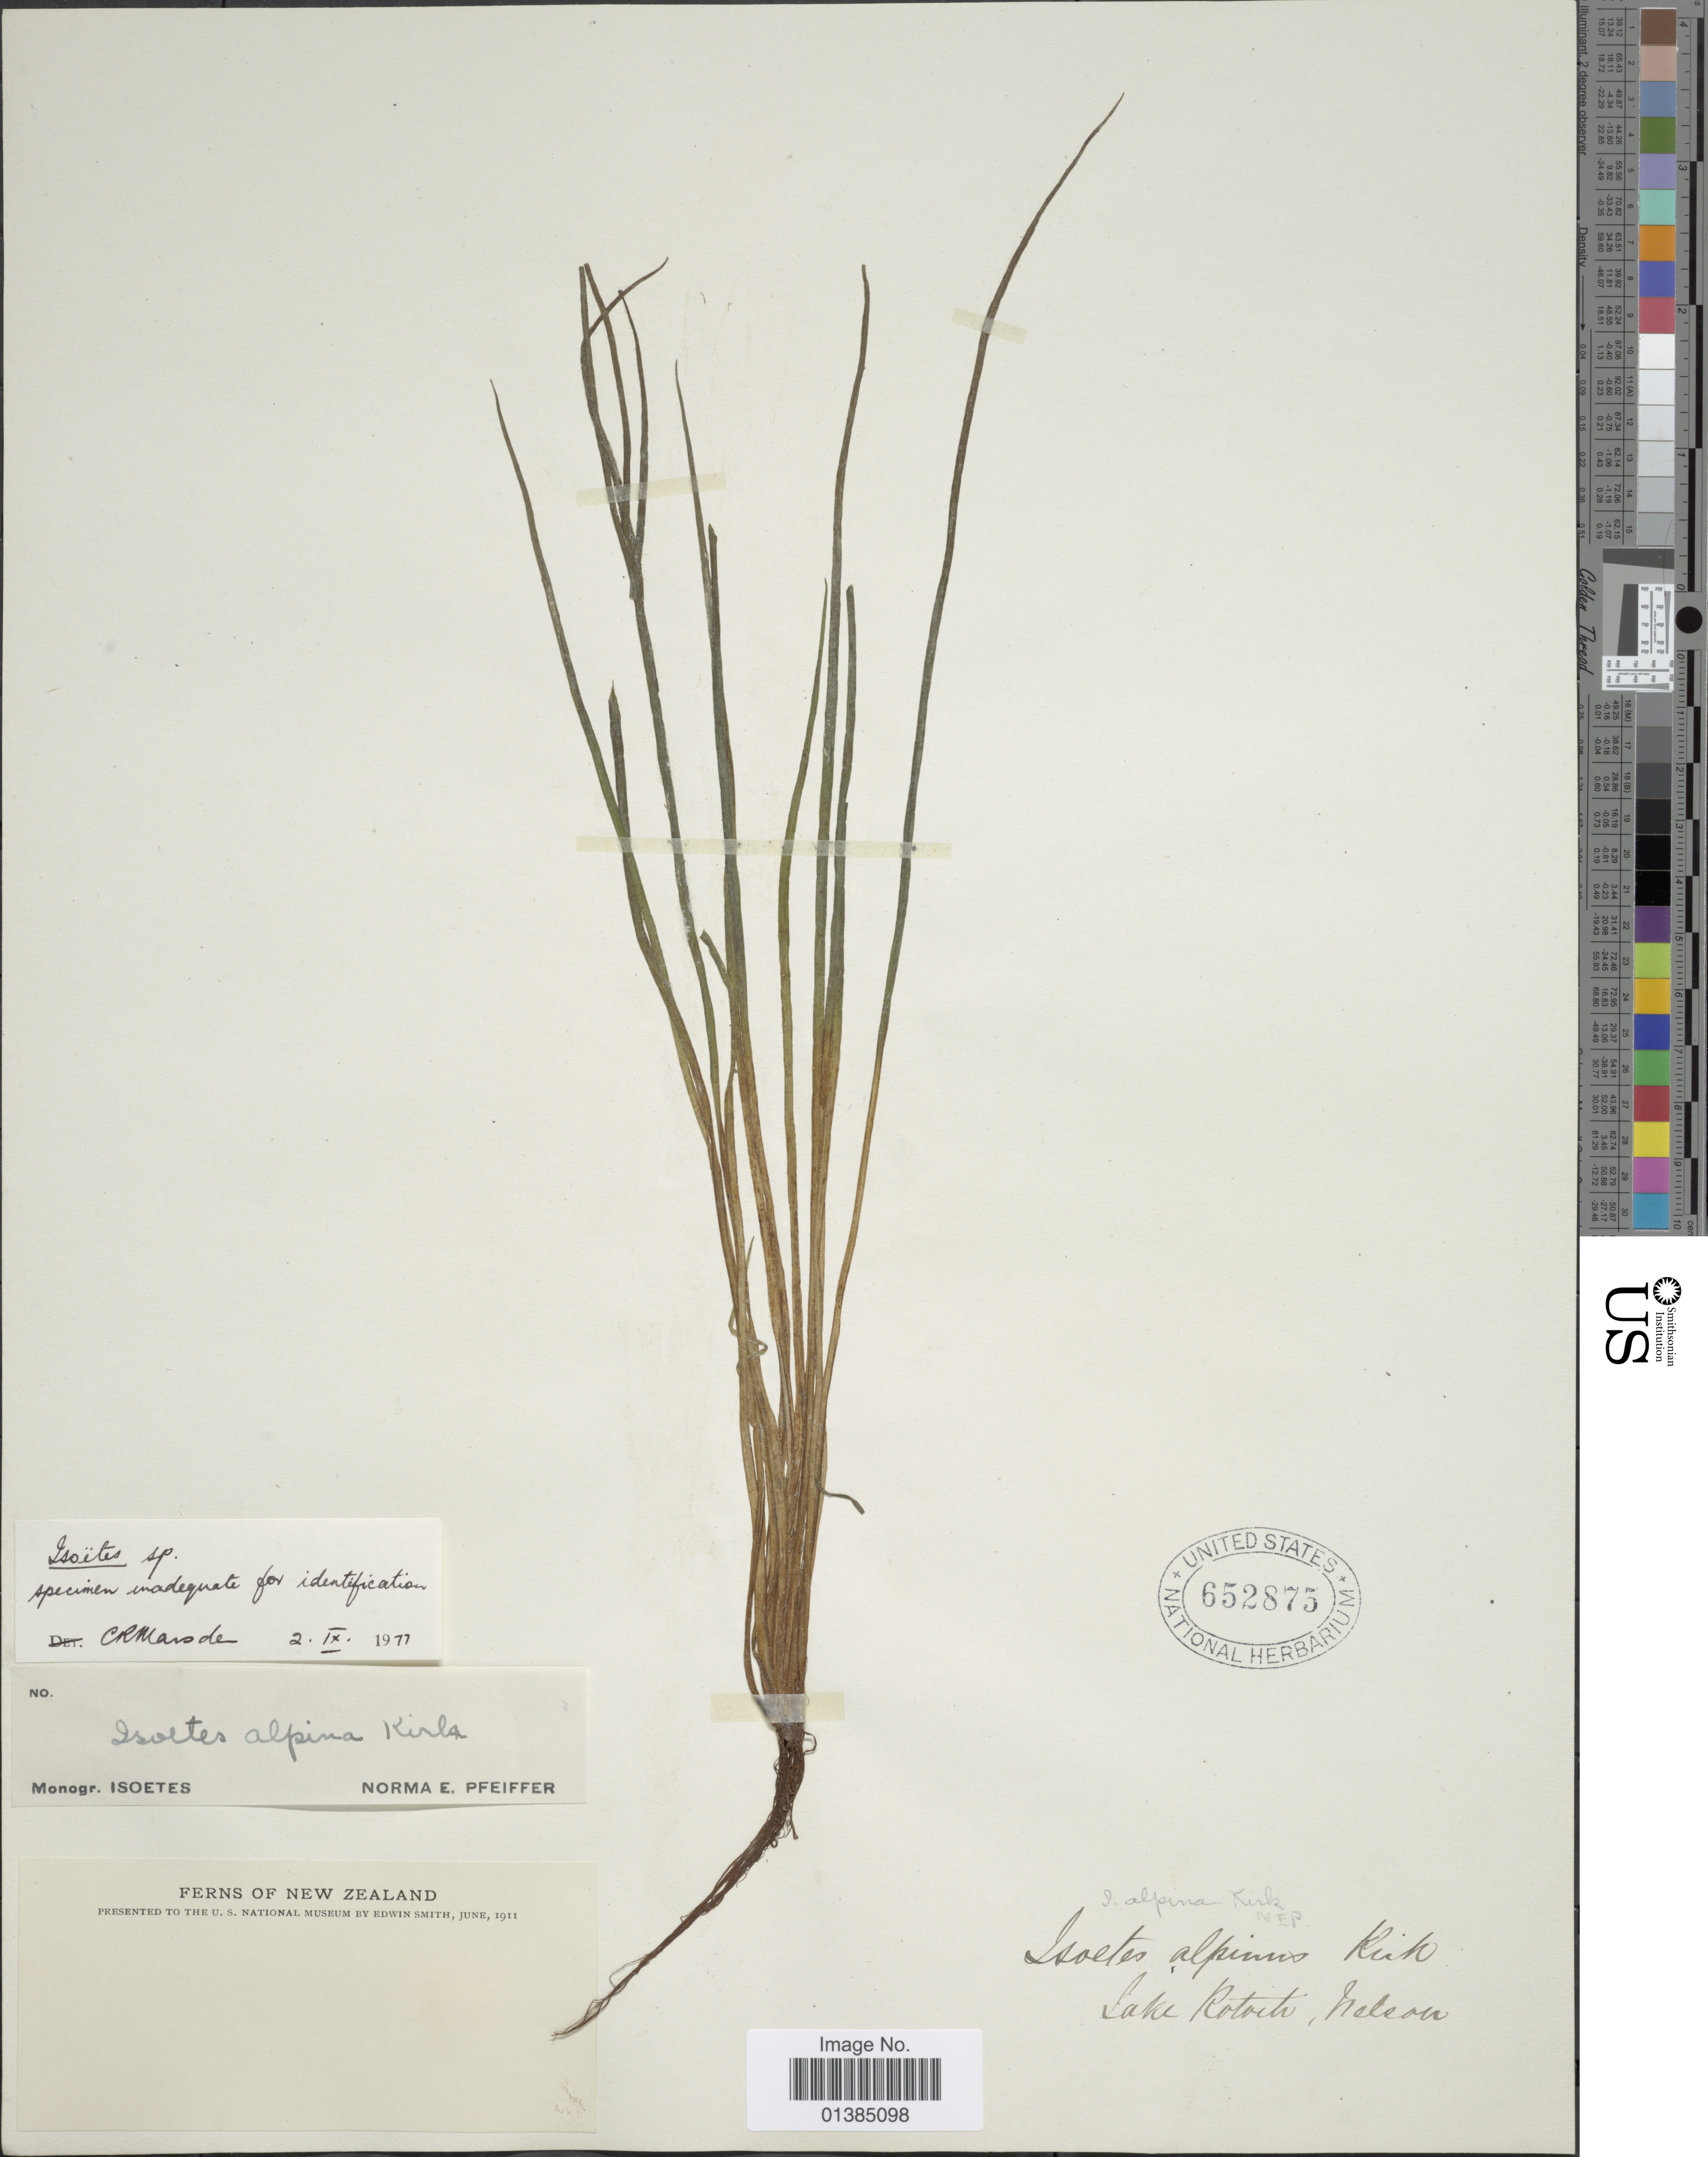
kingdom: Plantae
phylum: Tracheophyta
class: Lycopodiopsida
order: Isoetales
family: Isoetaceae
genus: Isoetes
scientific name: Isoetes alpina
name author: Kirk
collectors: E. B. Smith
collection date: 1911-06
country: New Zealand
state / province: Nelson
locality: Lake Rotoch.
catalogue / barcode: US 652875